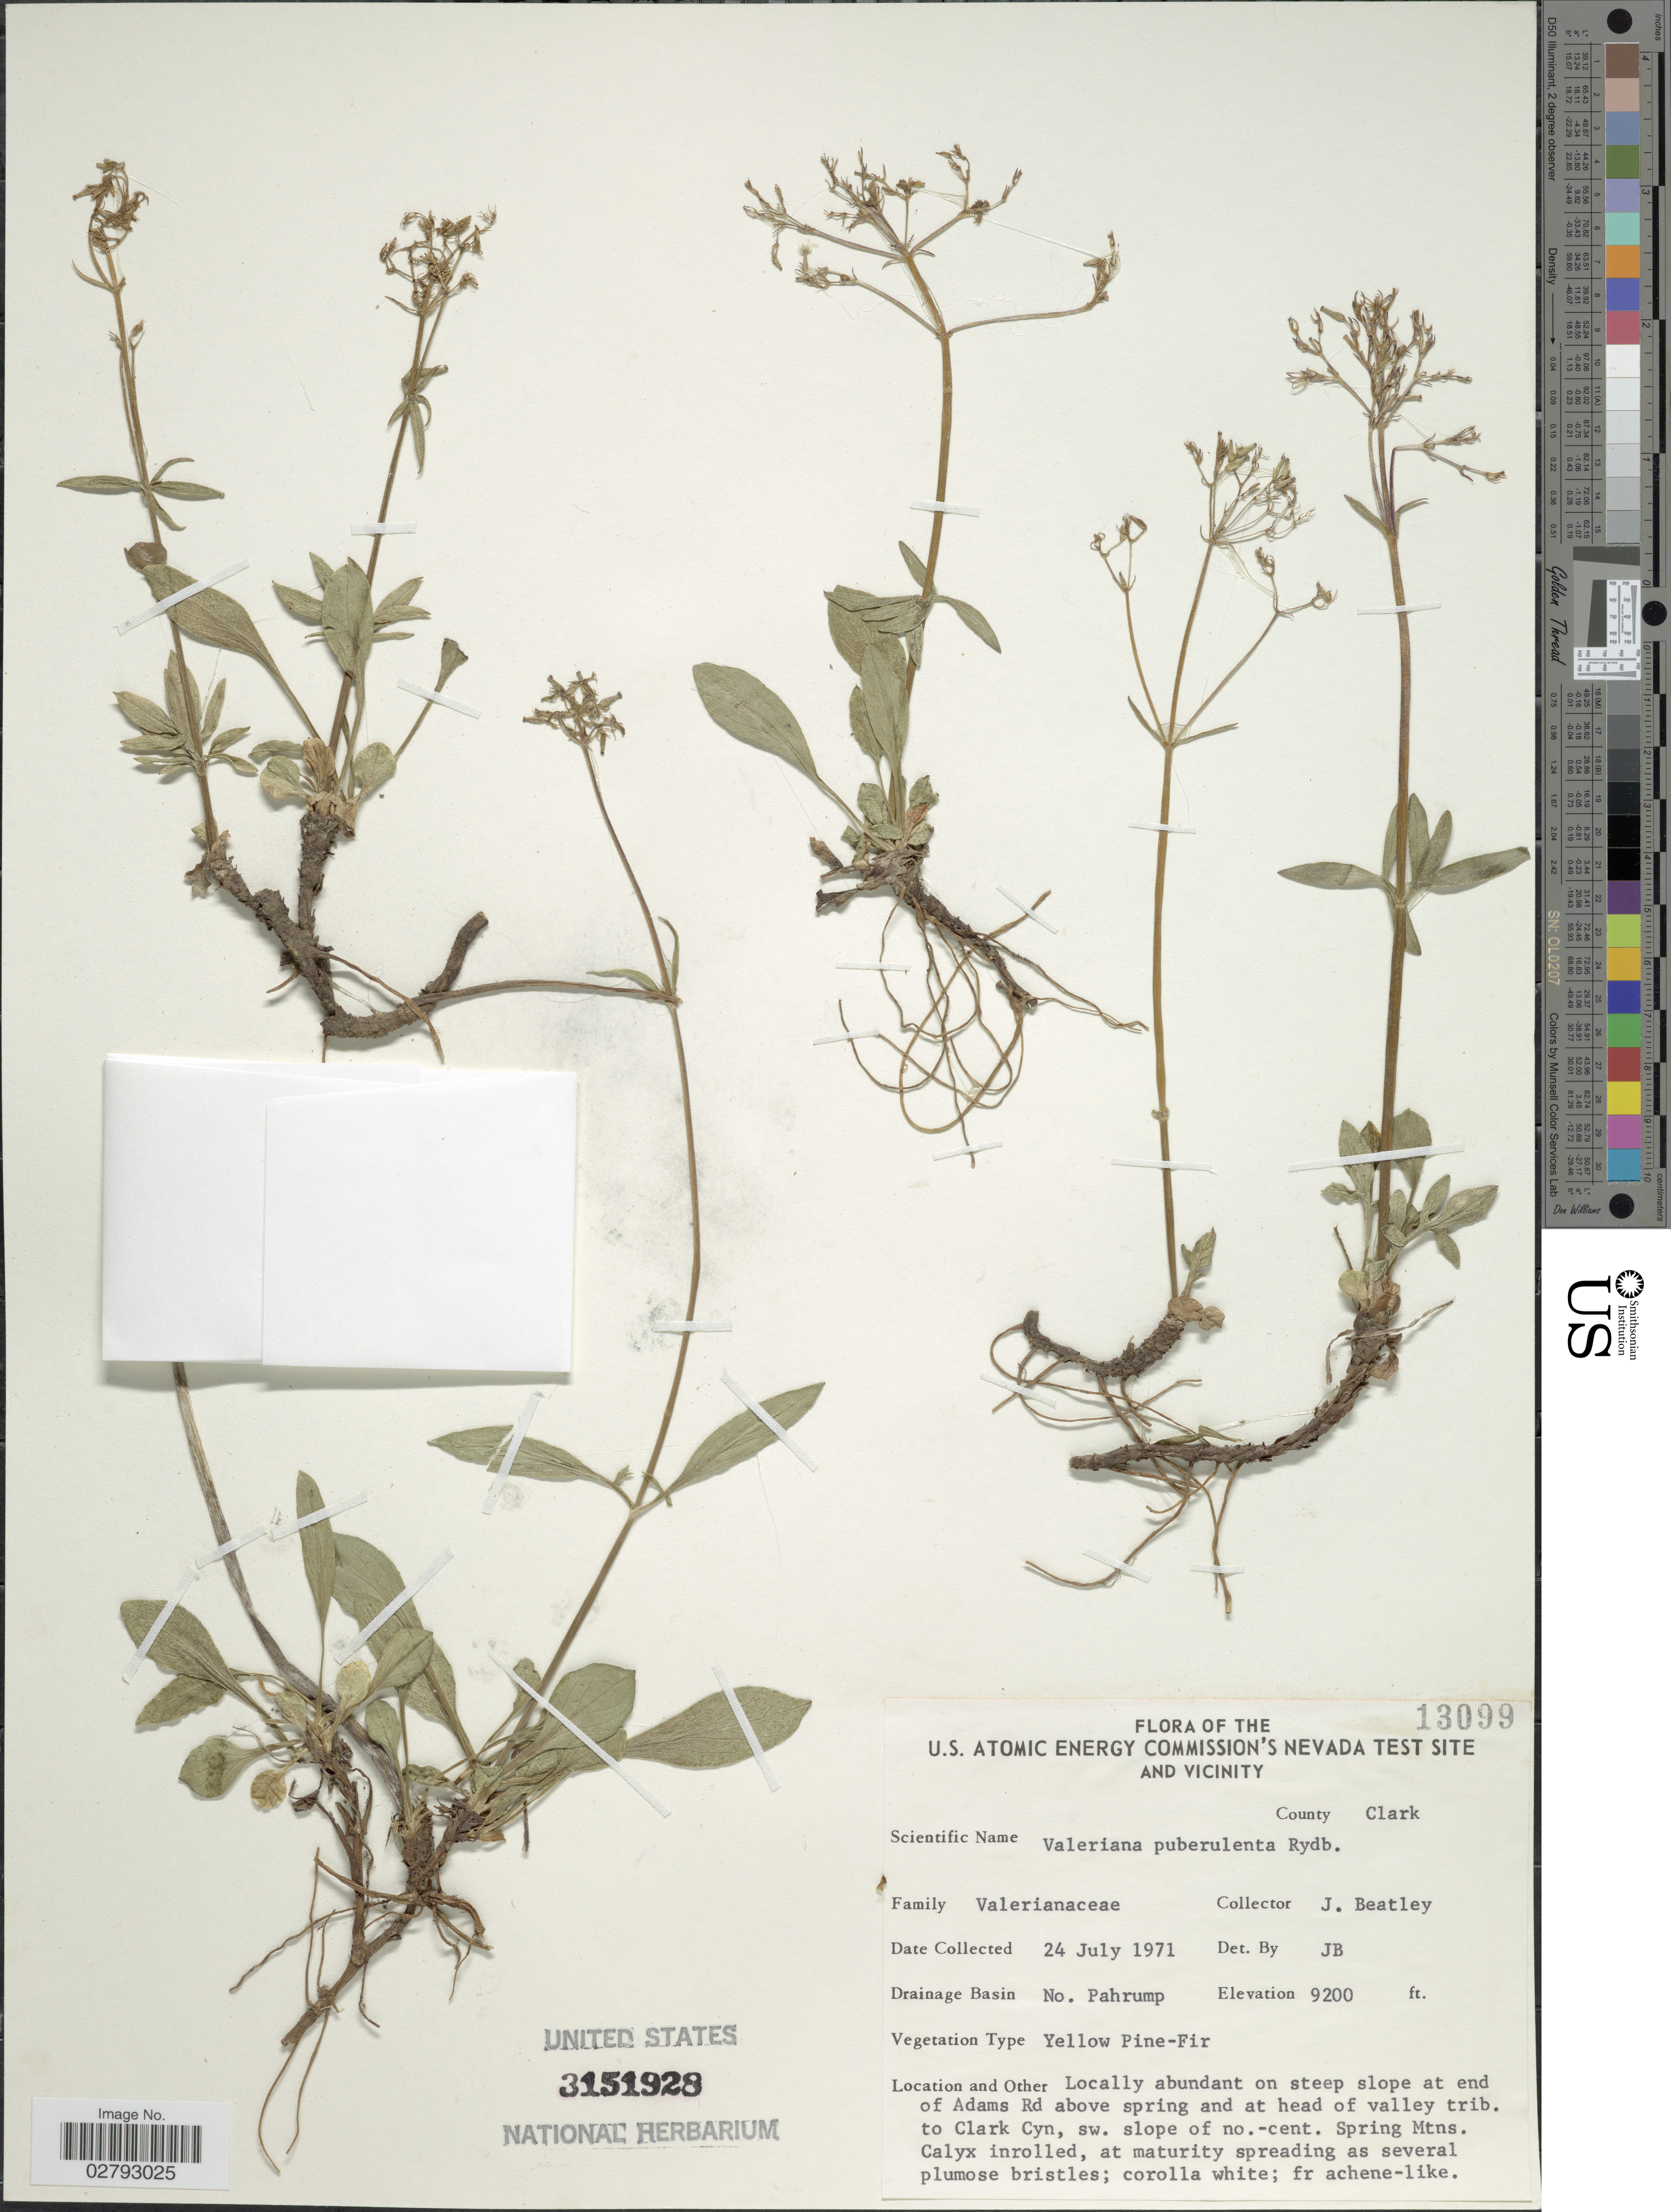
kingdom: Plantae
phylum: Tracheophyta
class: Magnoliopsida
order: Dipsacales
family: Caprifoliaceae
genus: Valeriana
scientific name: Valeriana capitata subsp. pubicarpa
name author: (Rydb.) F.G. Mey.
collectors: J. C. Beatley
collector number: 13099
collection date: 1971-07-24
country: United States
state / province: Nevada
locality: U.S. Atomic Energy Commission's Nevada Test Site and Vicinity. Drainage Basin No. Pahrump. County Clark. Locally abundant on steep slope at end of Adams Rd above spring and at head of valley trib. to Clark Cyn, sw. slope of no.-cent. Spring Mtns.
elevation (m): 2804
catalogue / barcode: US 3151928